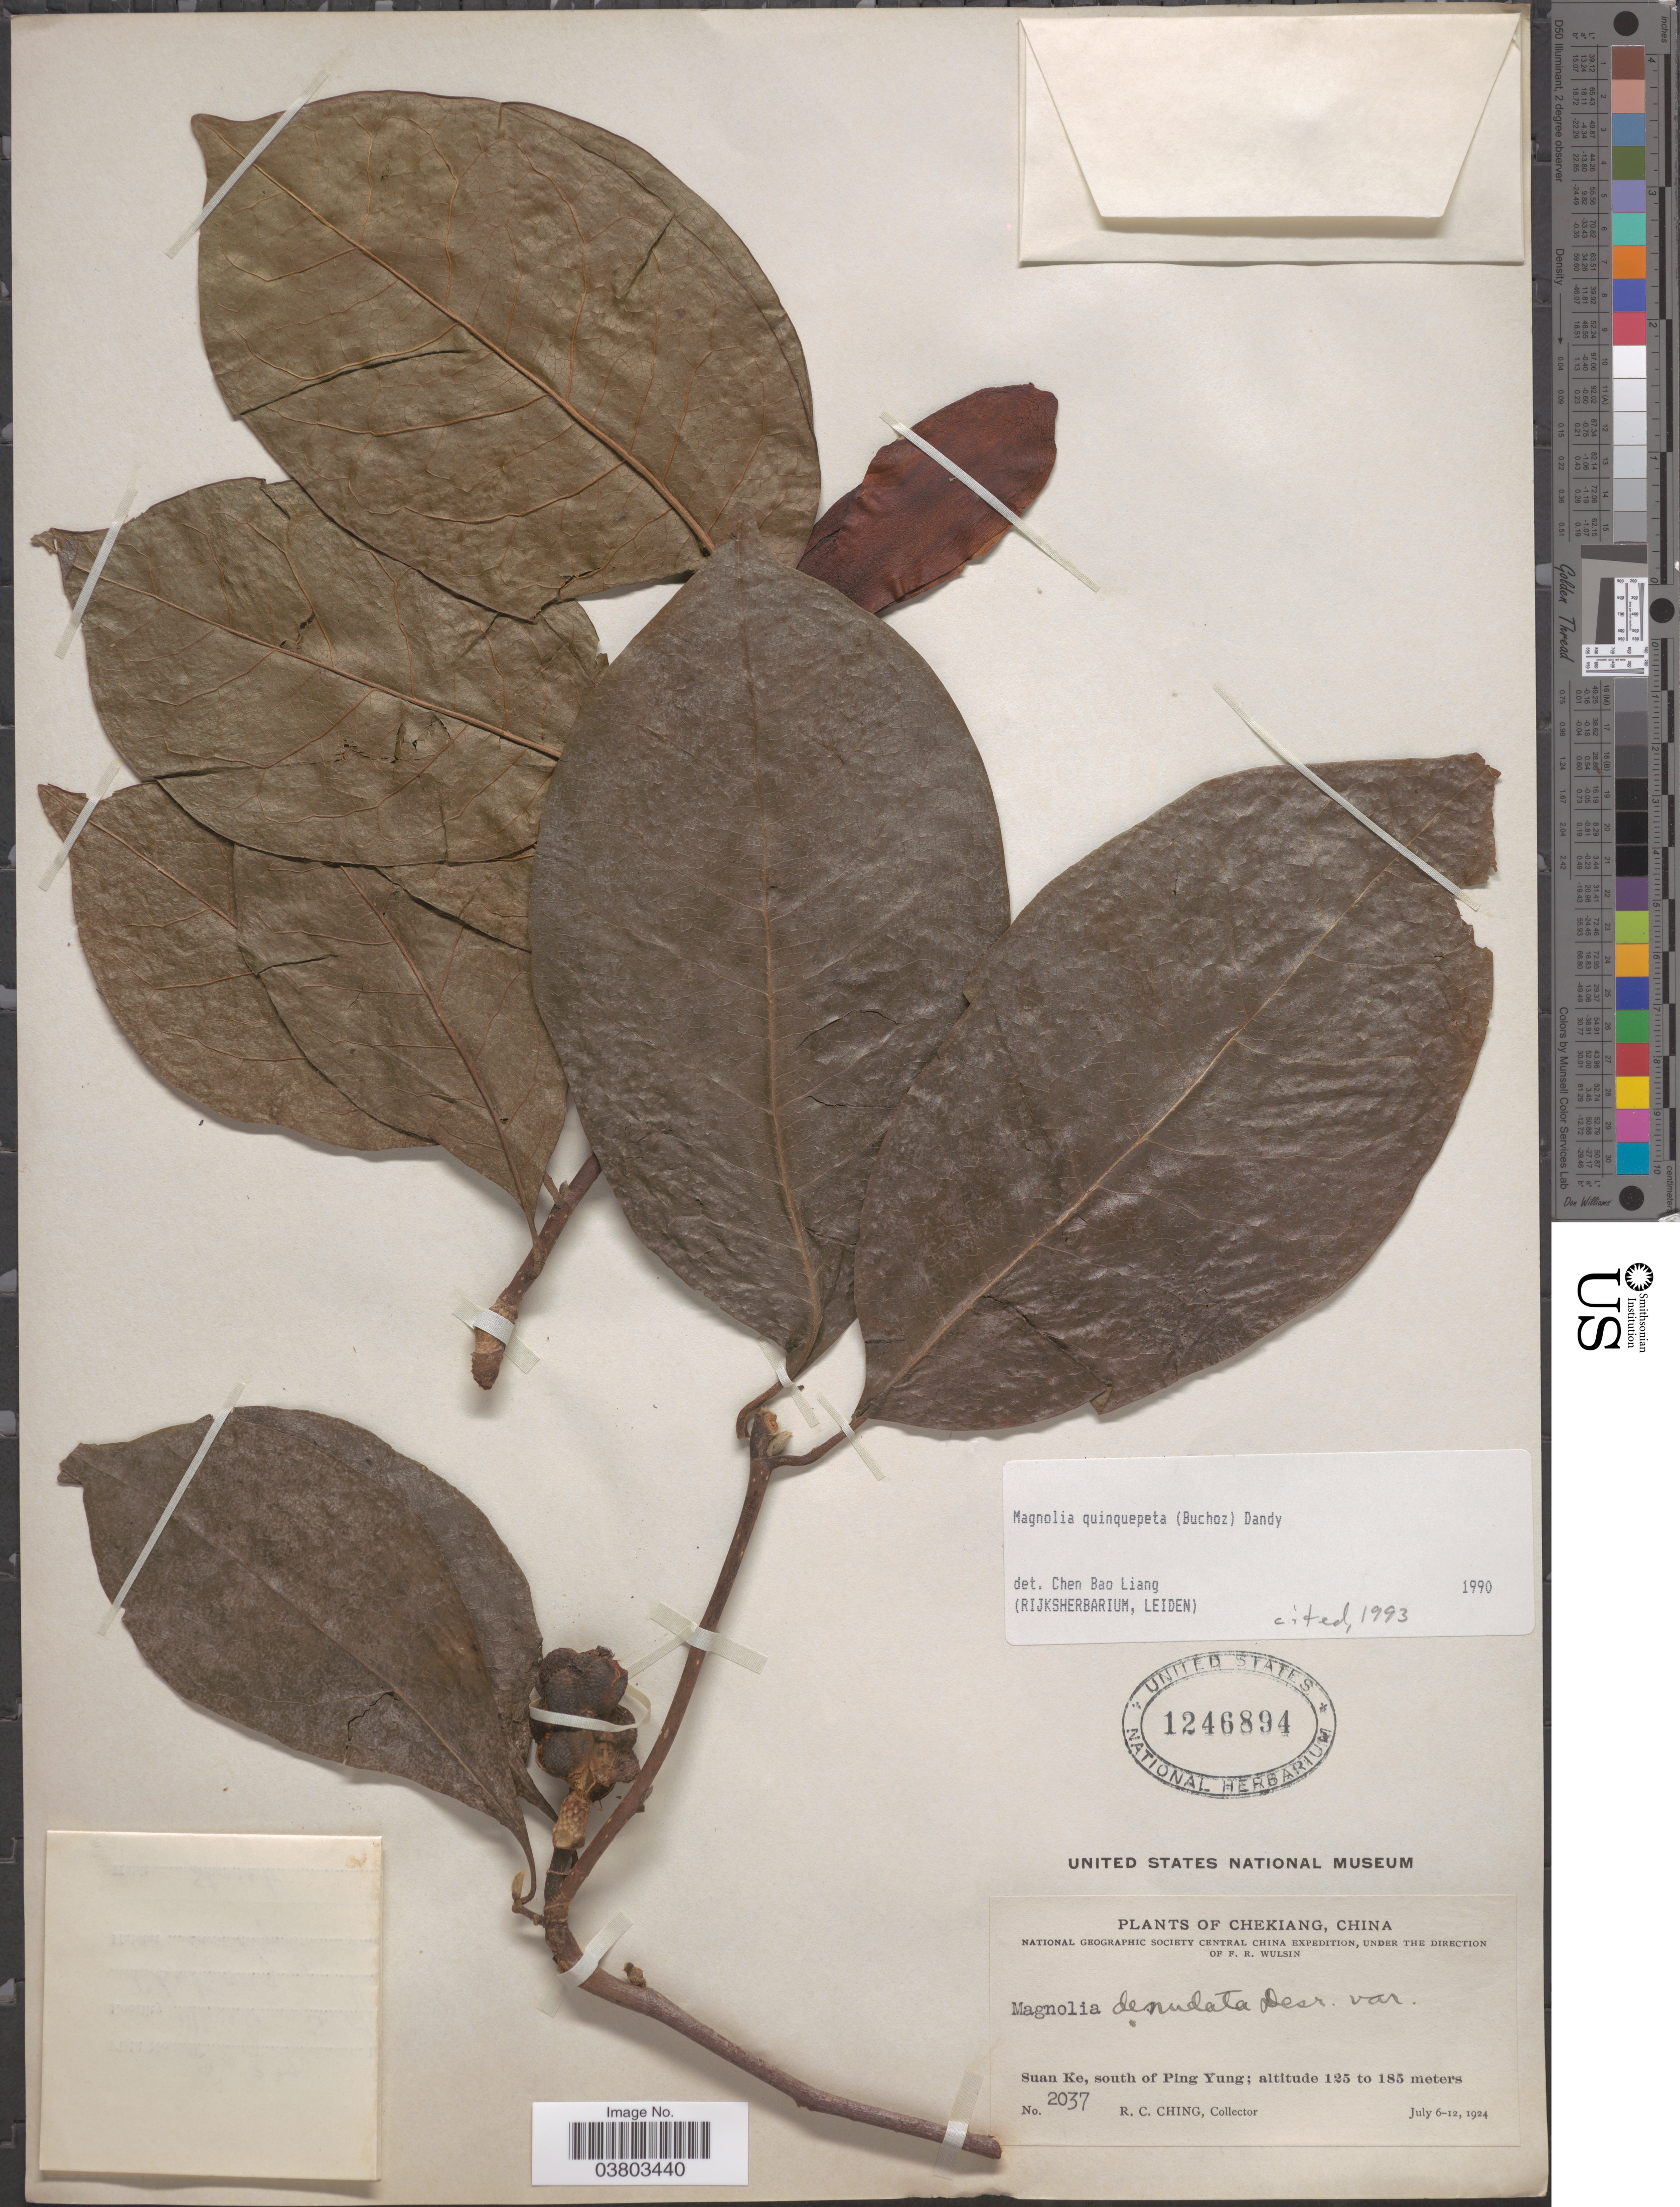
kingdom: Plantae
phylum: Tracheophyta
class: Magnoliopsida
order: Magnoliales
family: Magnoliaceae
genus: Magnolia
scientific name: Magnolia quinquepeta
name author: (Buc'hoz) Dandy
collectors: R. C. Ching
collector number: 2037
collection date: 1924-07-06/1924-07-12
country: China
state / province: Zhejiang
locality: Chekiang. Suan Ke, south of Ping Yung.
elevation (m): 125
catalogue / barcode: US 1246894